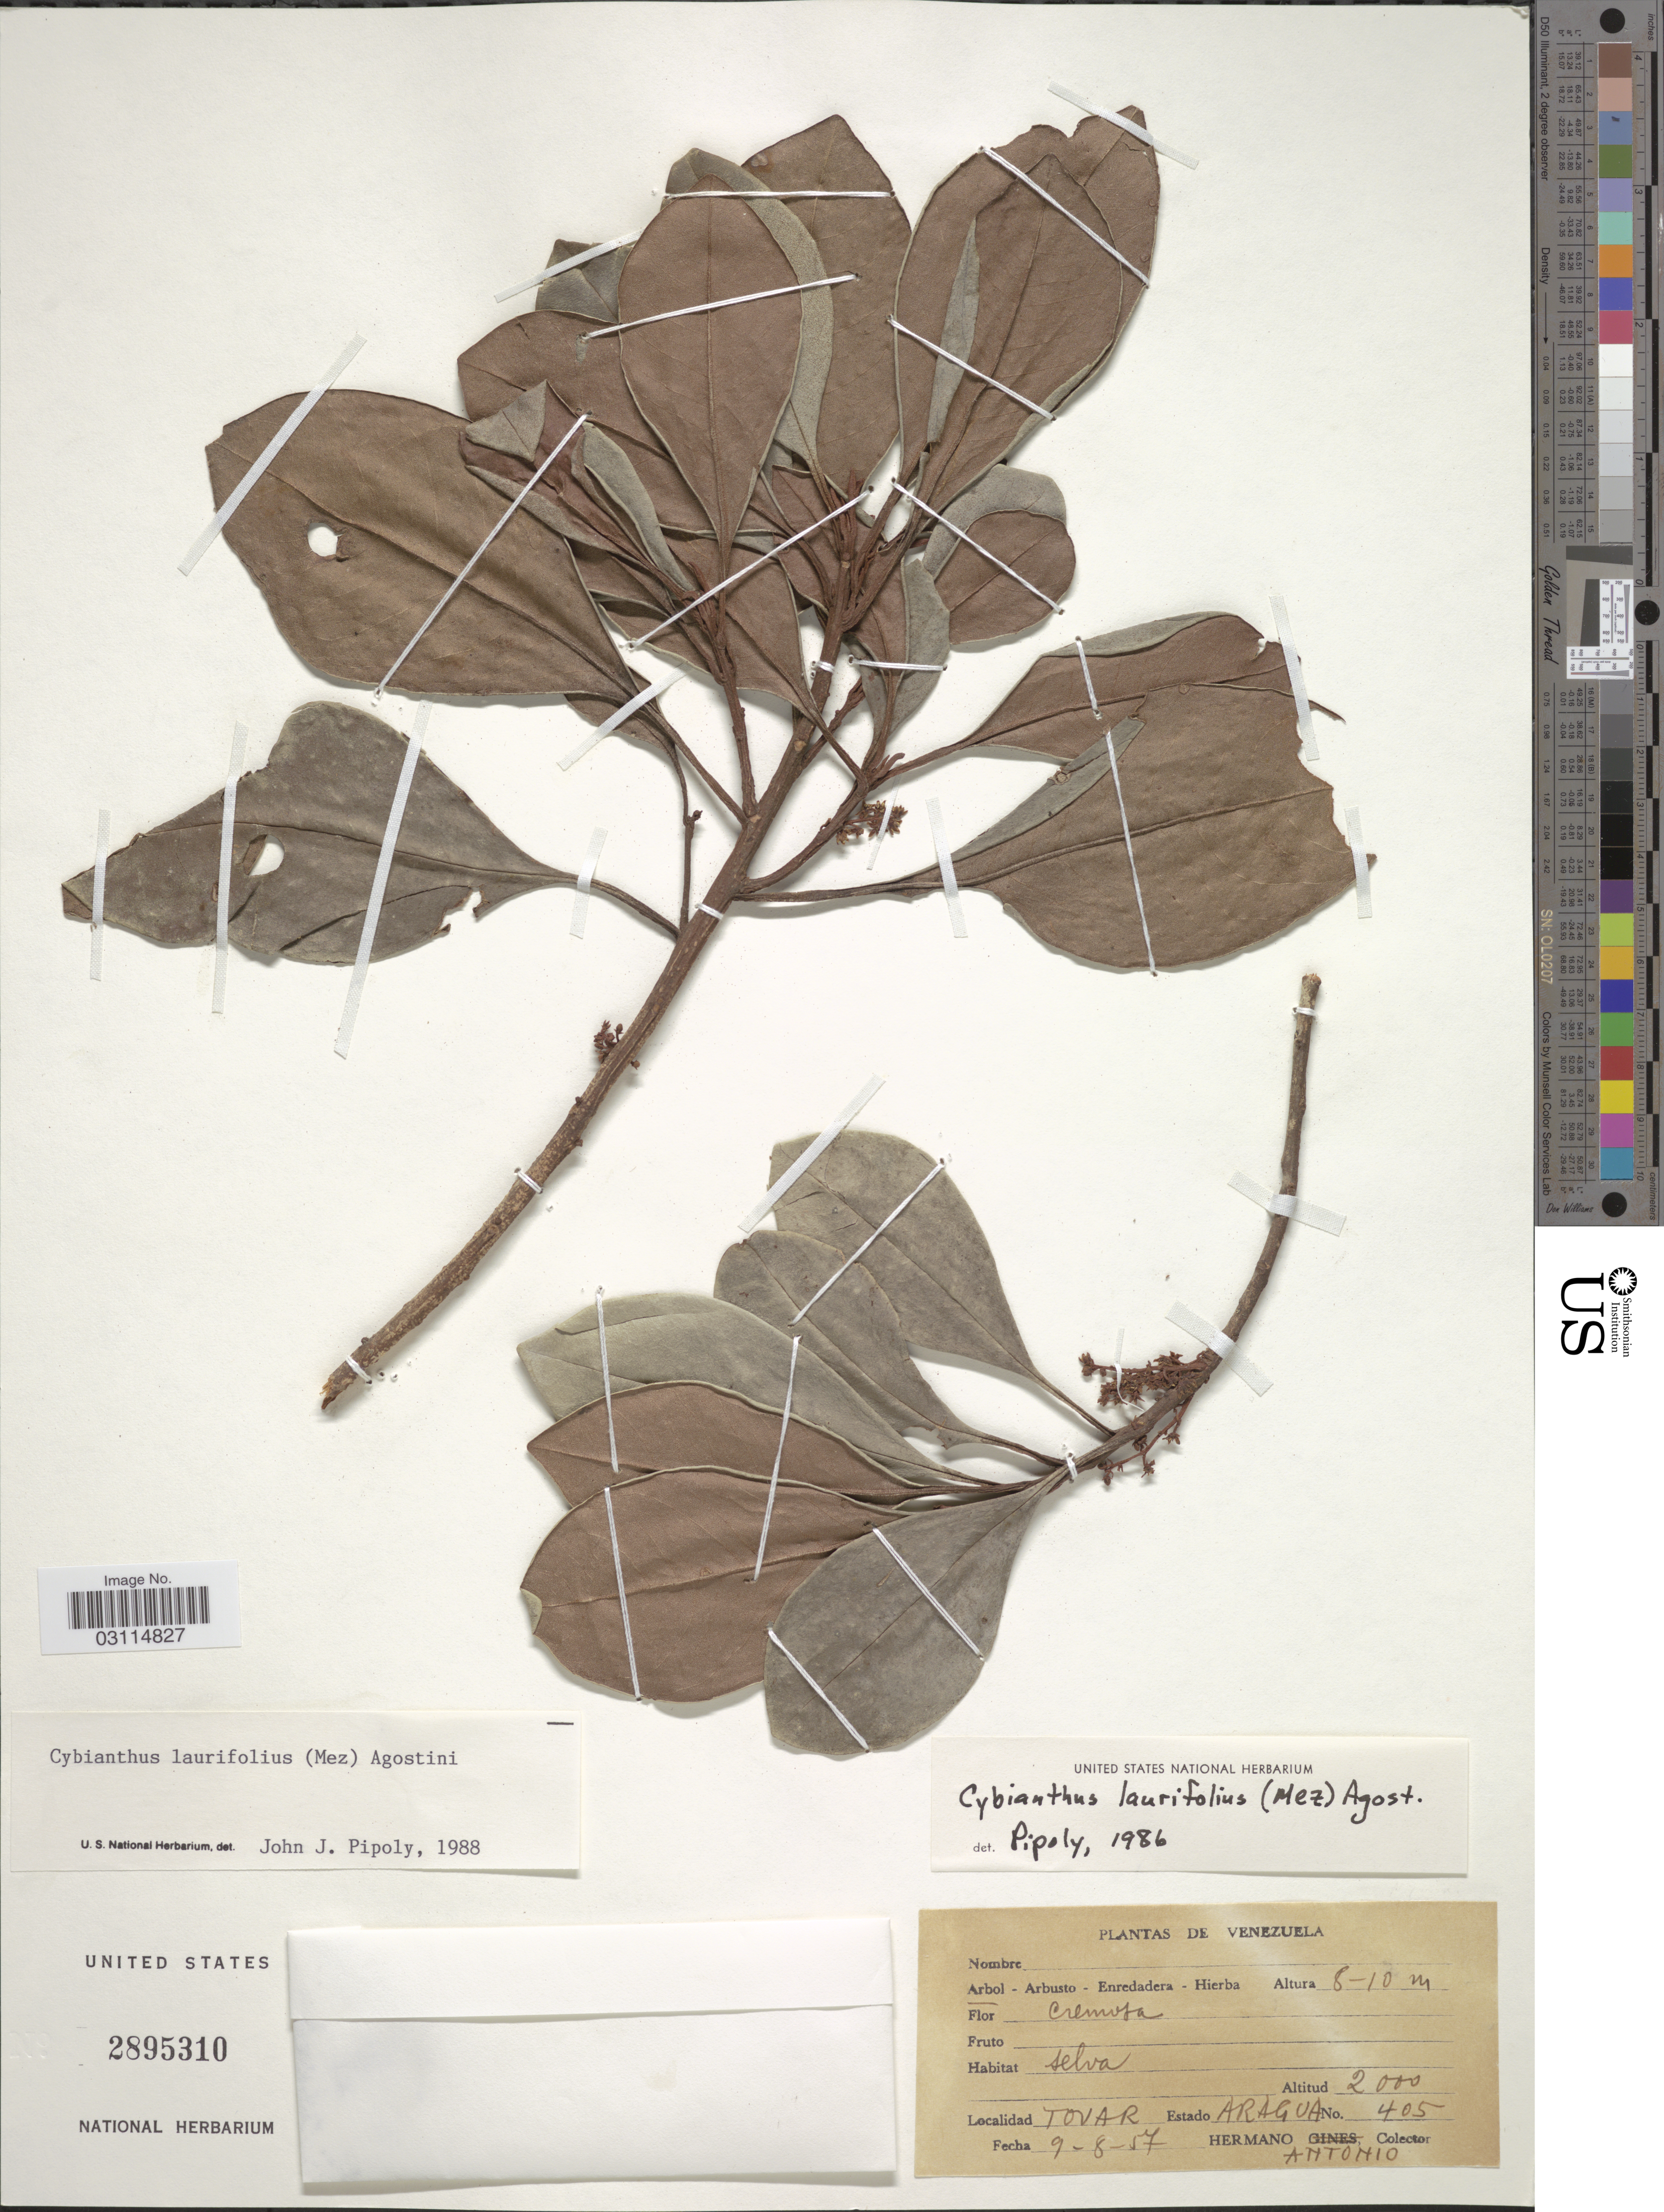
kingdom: Plantae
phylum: Tracheophyta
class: Magnoliopsida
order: Ericales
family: Primulaceae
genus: Cybianthus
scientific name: Cybianthus laurifolius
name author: (Mez) G. Agostini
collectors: H. Antonio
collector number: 405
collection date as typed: Transcribed d/m/y: 9/8/57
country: Venezuela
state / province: Aragua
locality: Tovar.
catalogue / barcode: US 2895310